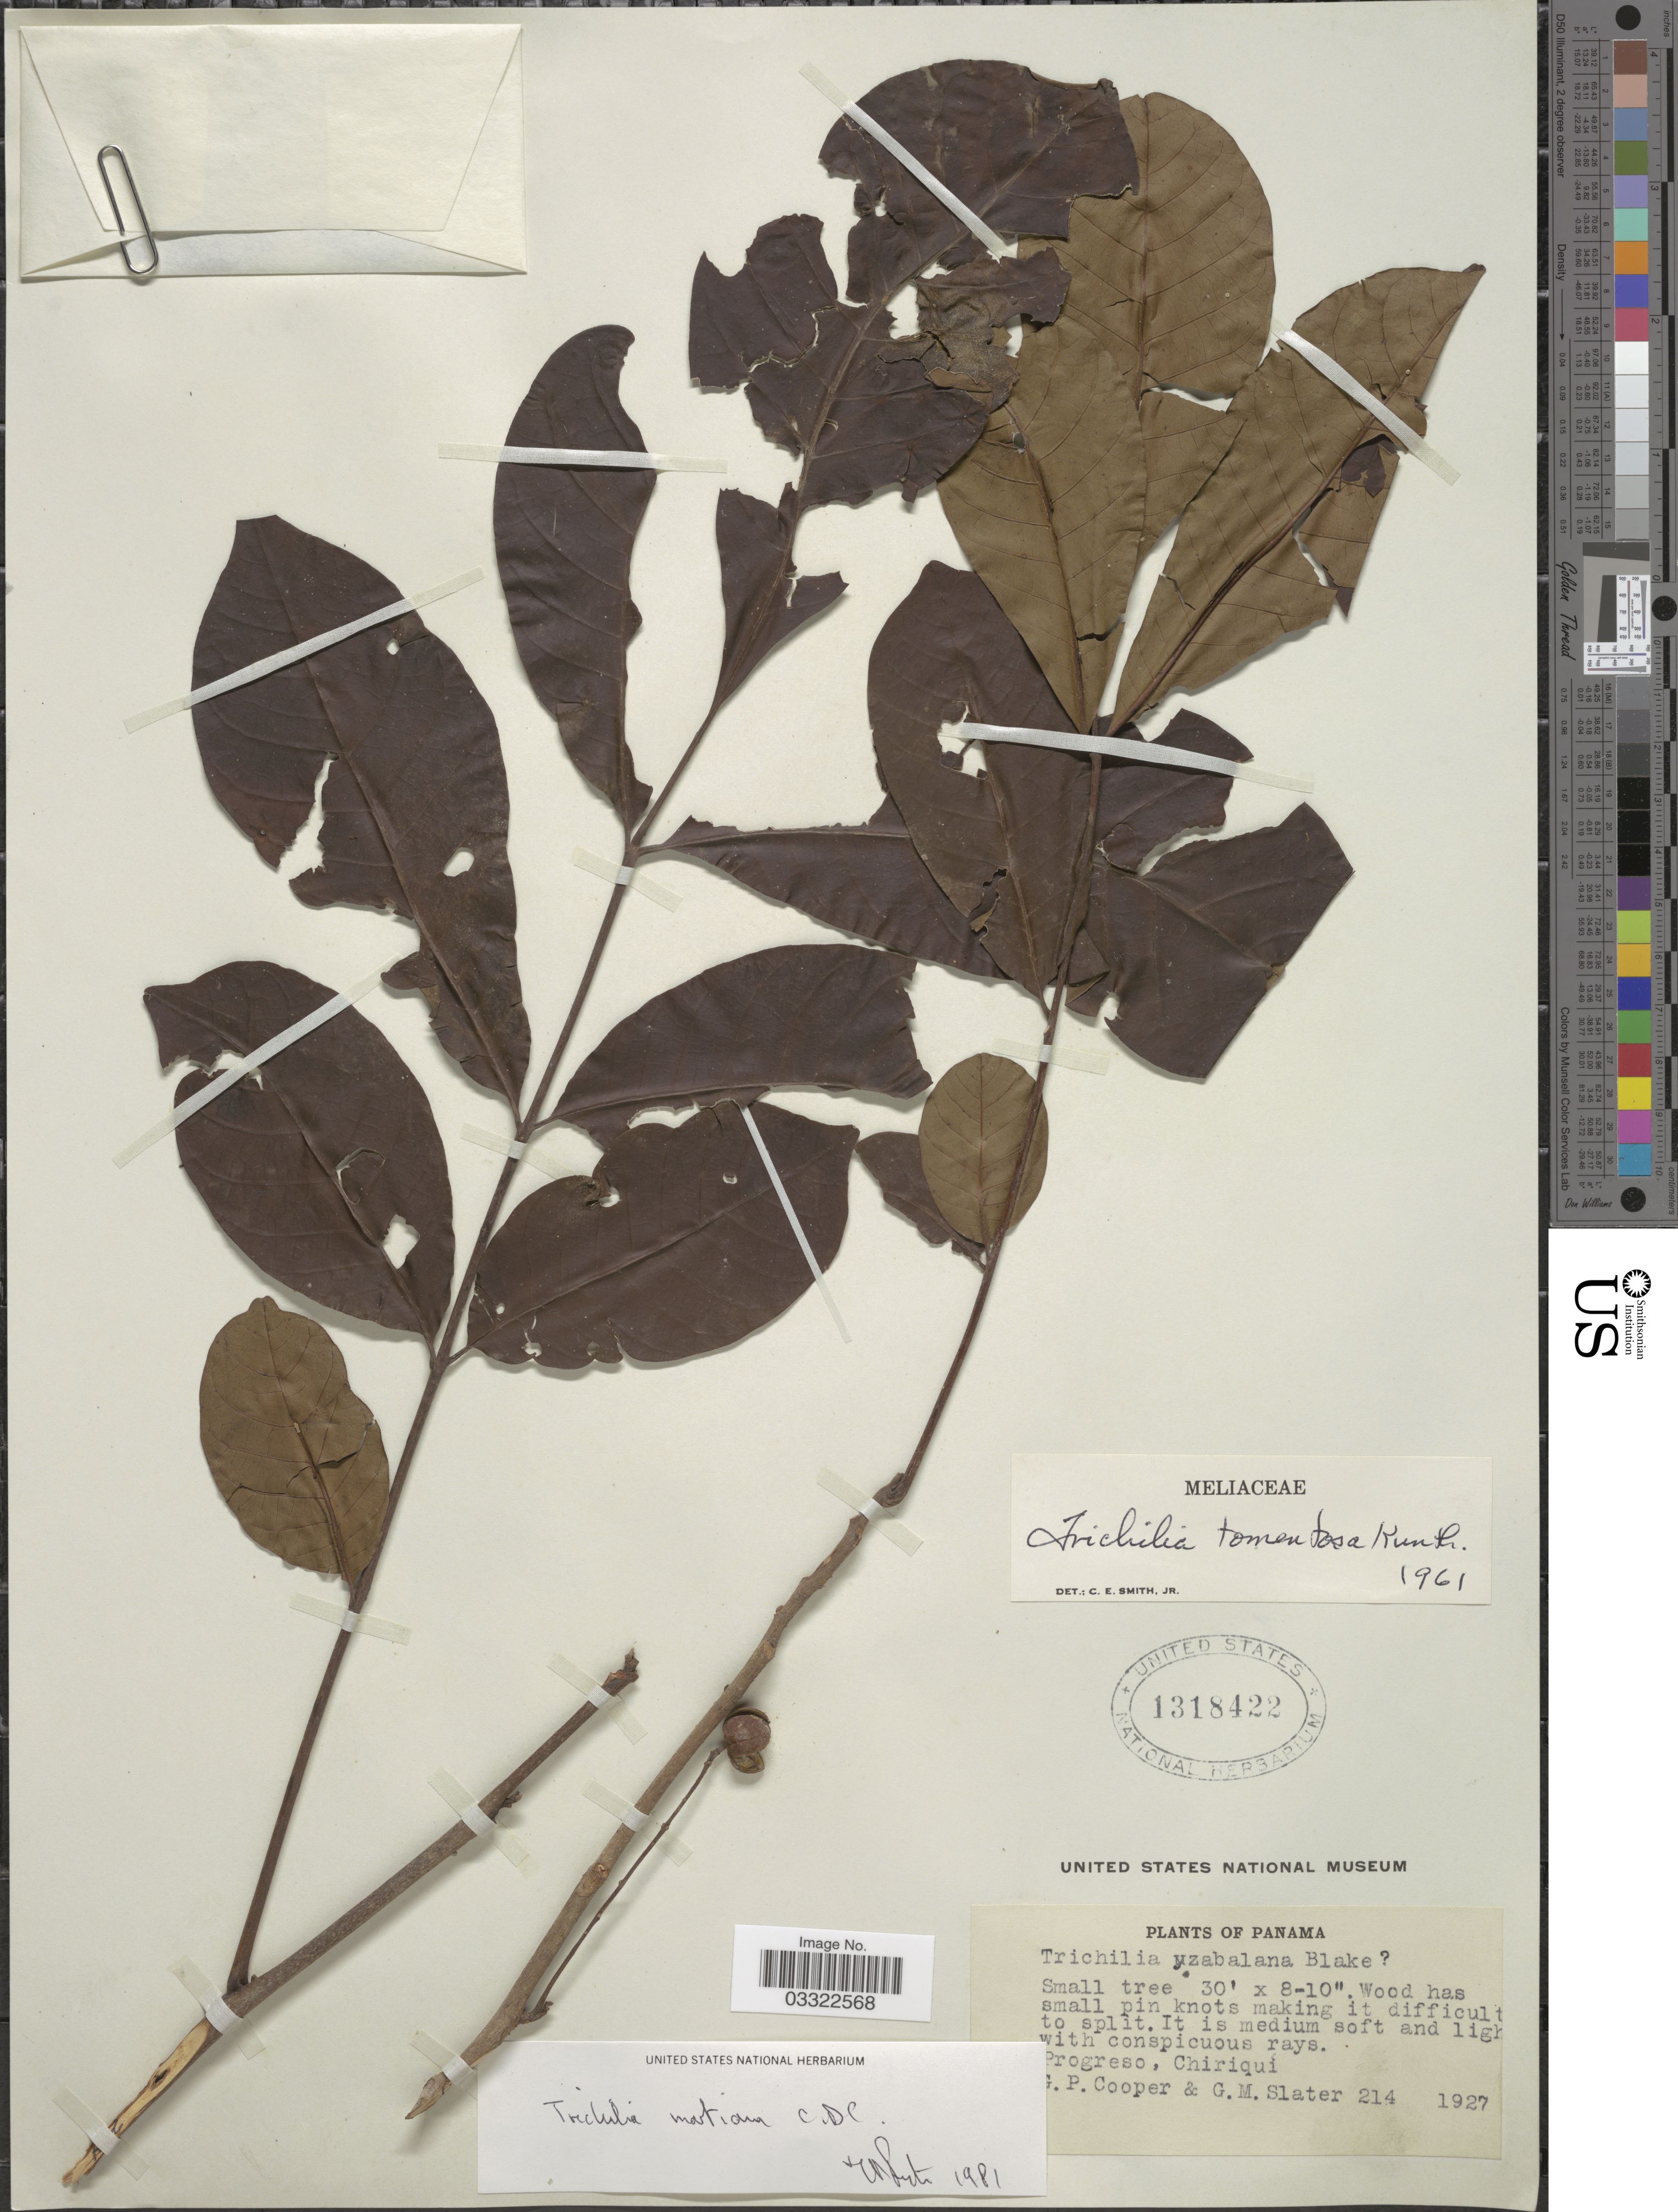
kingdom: Plantae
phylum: Tracheophyta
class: Magnoliopsida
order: Sapindales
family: Meliaceae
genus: Trichilia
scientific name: Trichilia martiana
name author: C. DC.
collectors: G. Cooper & G. Slater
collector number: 214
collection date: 1927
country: Panama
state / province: Chiriqui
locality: Progreso.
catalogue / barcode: US 1318422